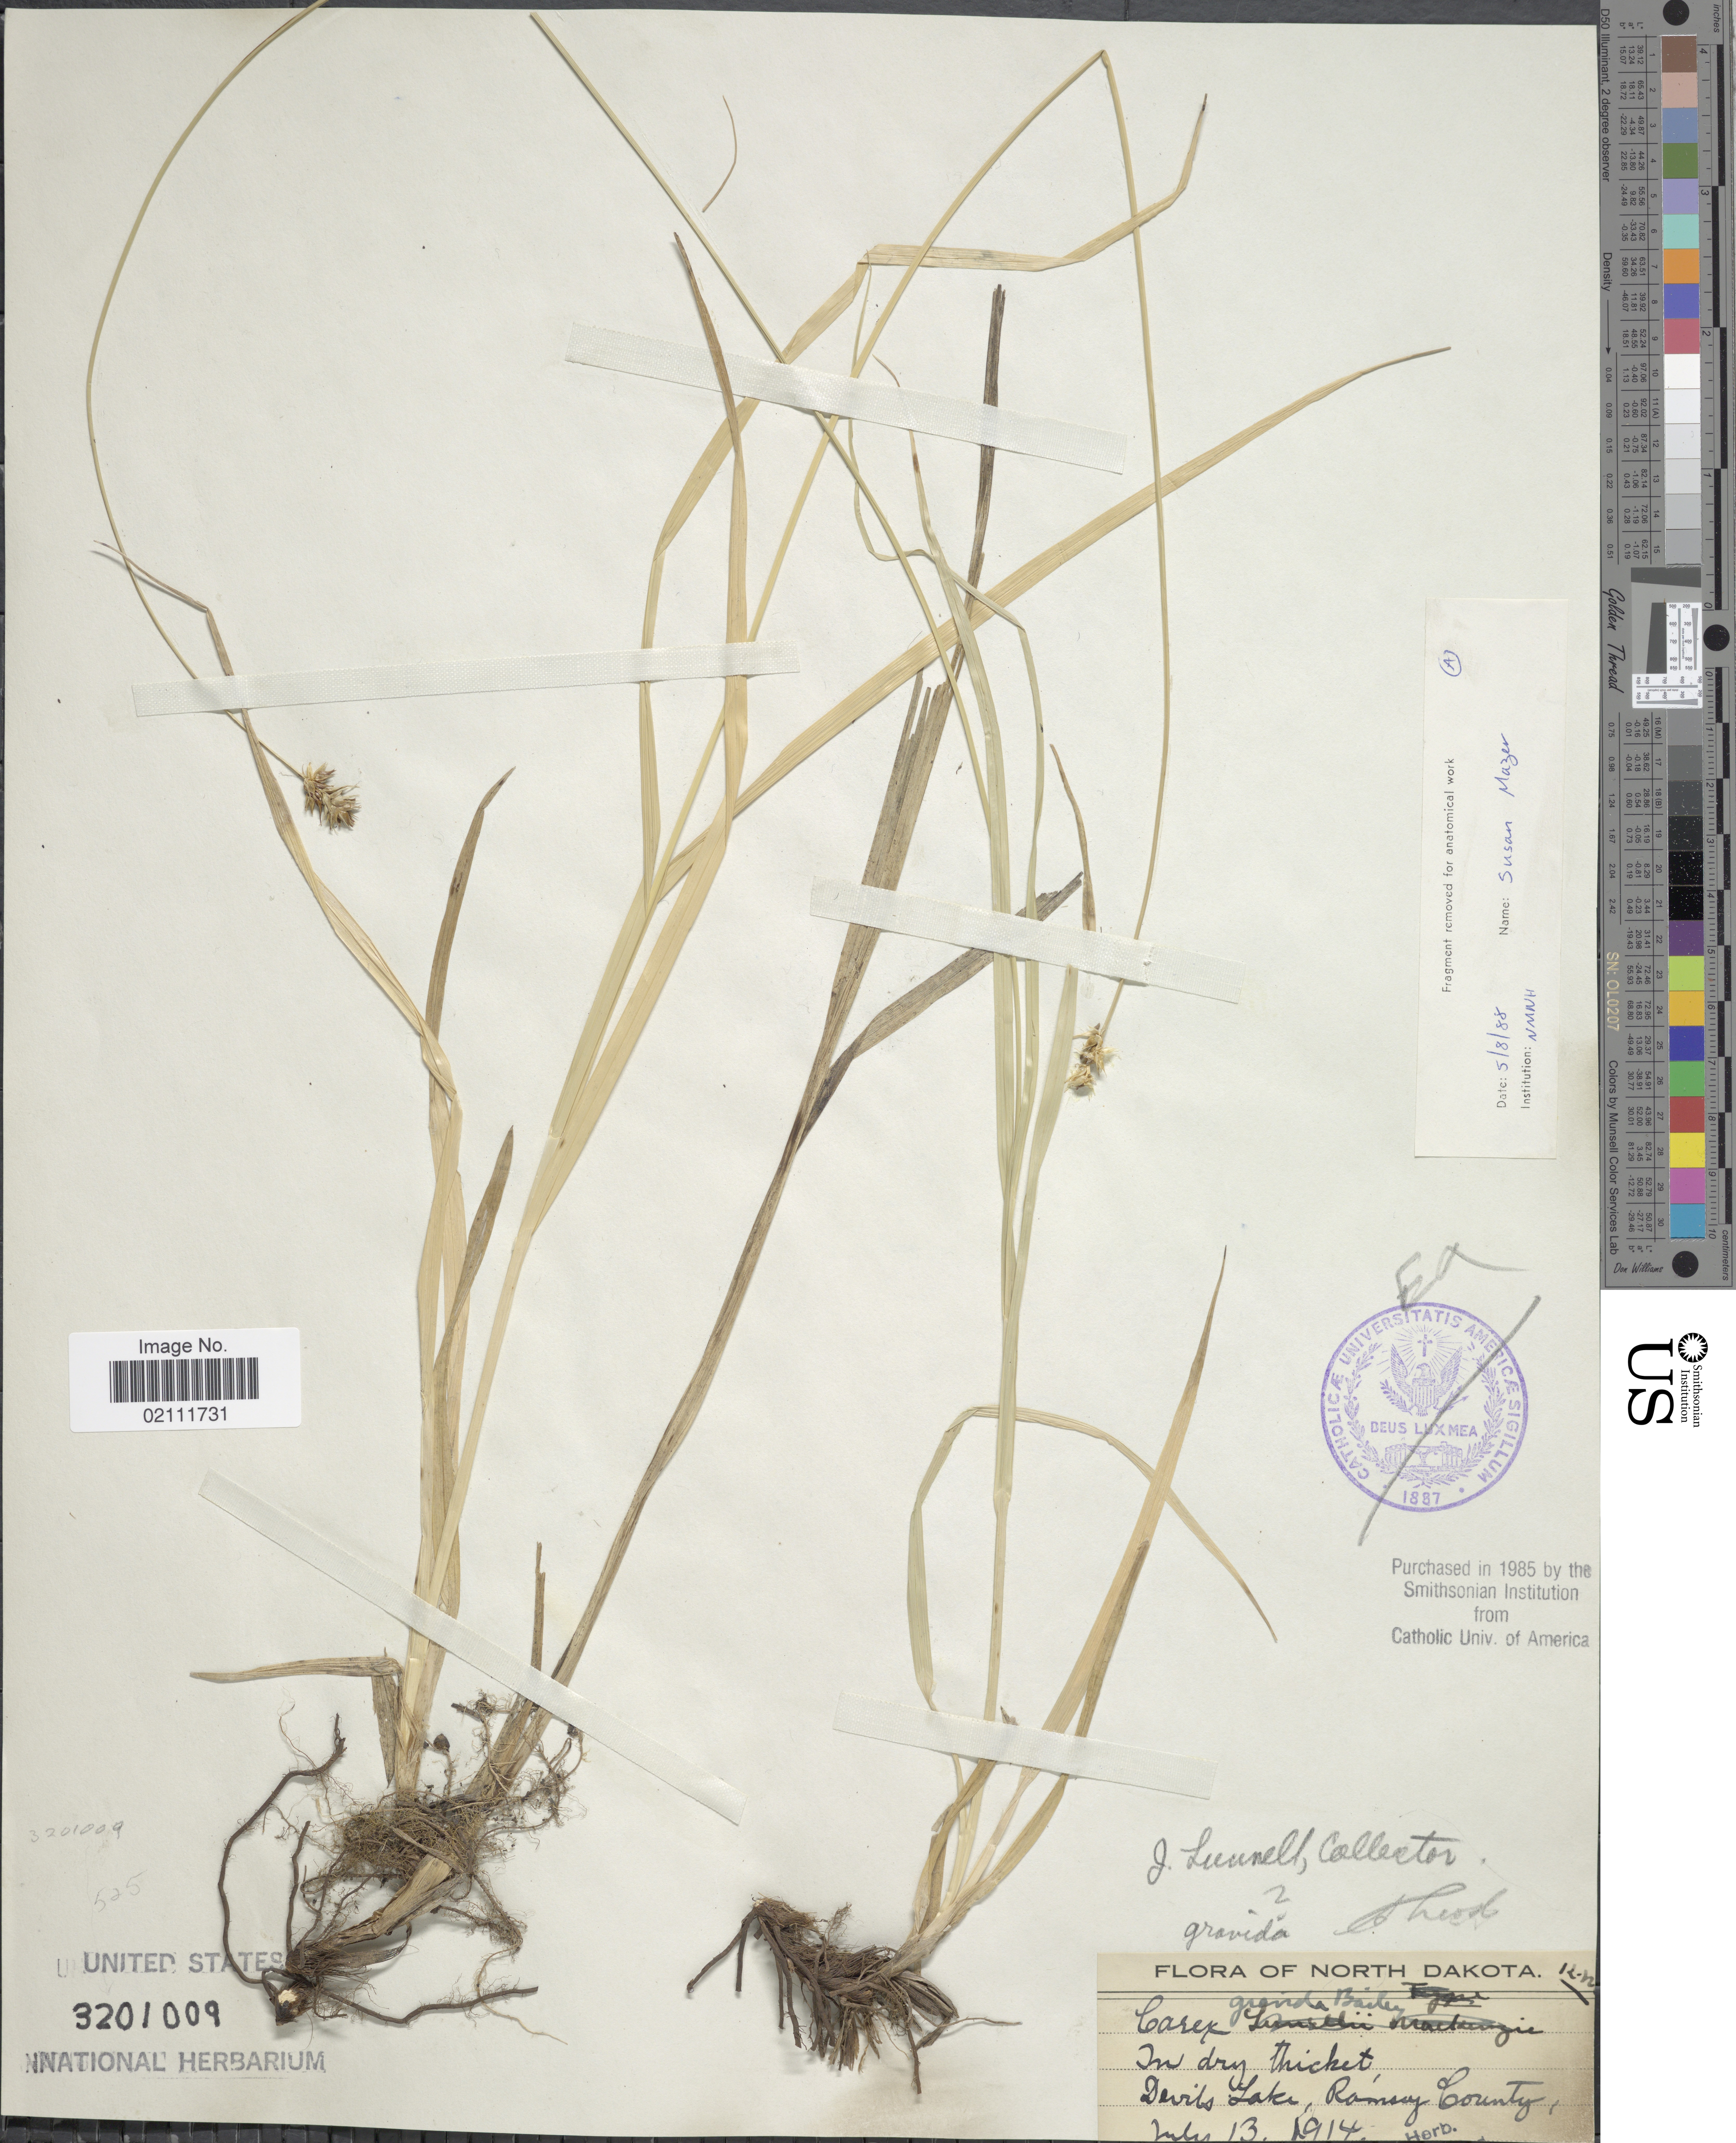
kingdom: Plantae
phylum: Tracheophyta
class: Liliopsida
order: Poales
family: Cyperaceae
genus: Carex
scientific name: Carex gravida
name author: L.H. Bailey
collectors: J. Lunell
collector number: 12.n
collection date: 1914-07-13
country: United States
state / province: North Dakota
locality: Devils Lake, Ramsey County.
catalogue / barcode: US 3201009